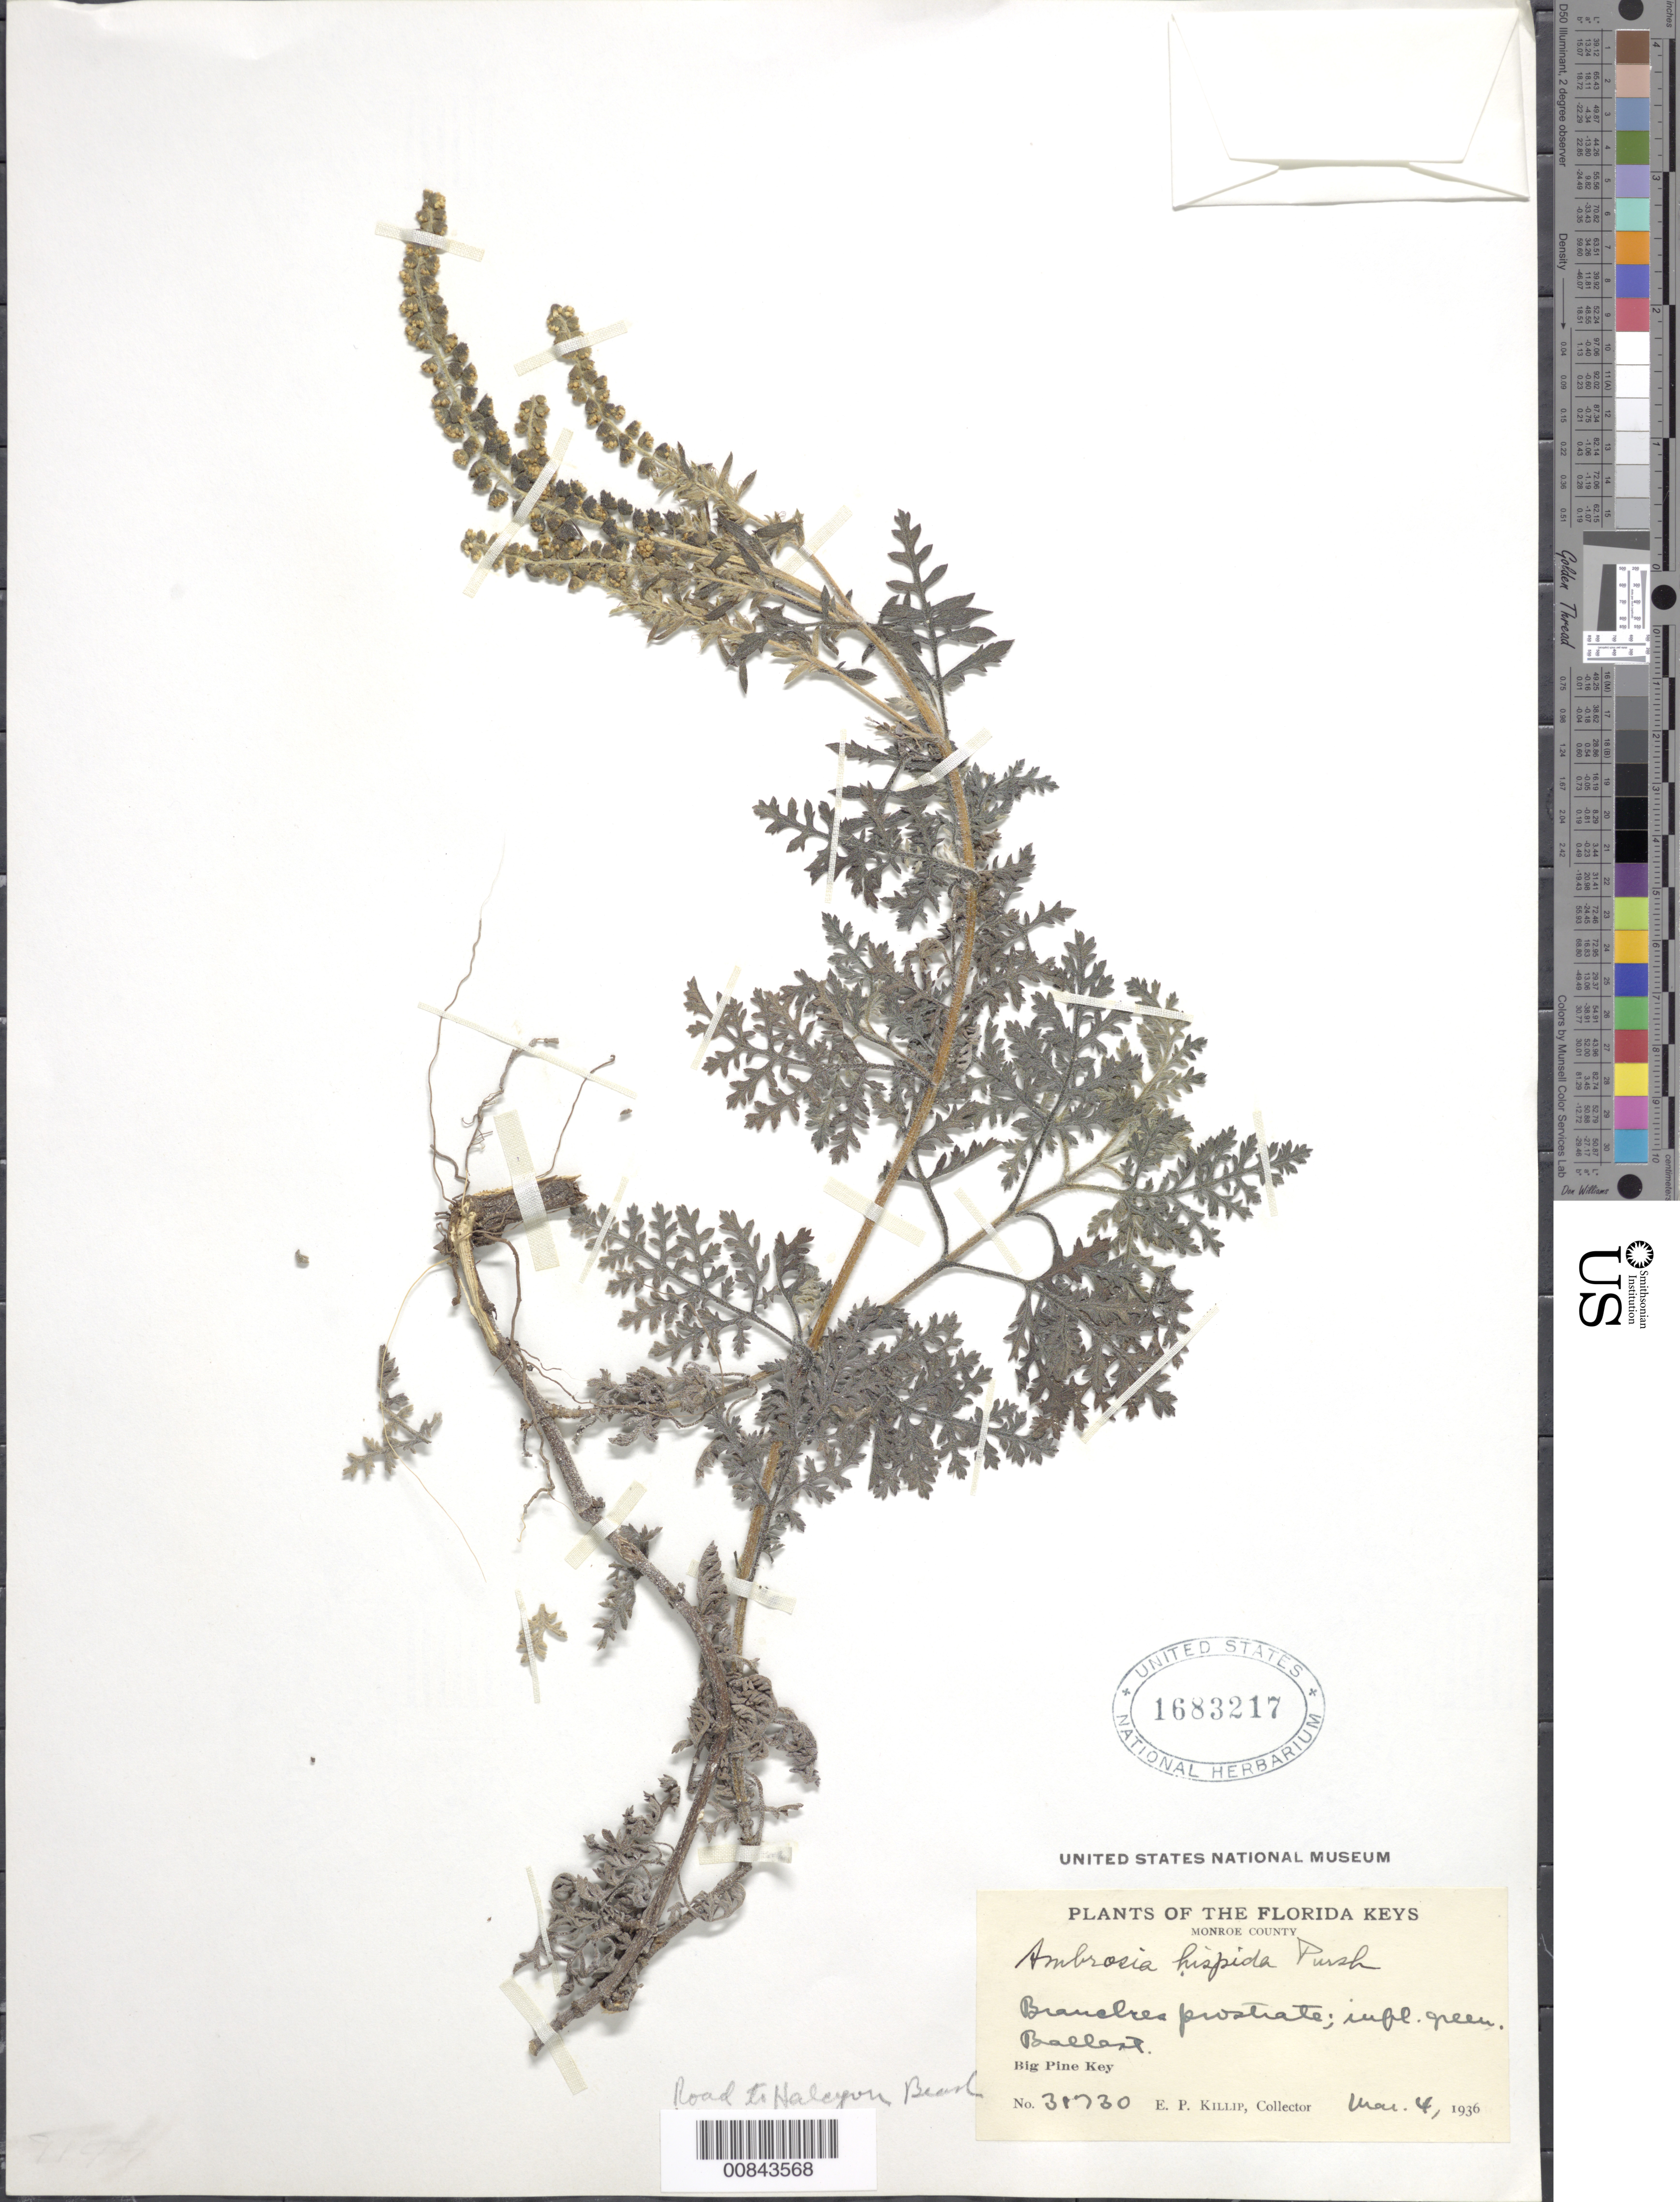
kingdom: Plantae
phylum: Tracheophyta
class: Magnoliopsida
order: Asterales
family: Asteraceae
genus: Ambrosia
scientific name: Ambrosia hispida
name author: Pursh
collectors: E. P. Killip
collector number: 31730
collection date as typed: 04 Mar 1936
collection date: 1936-03-04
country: United States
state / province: Florida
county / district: Monroe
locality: Big Pine Key, road to Halopin Beach.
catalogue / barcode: US 1683217